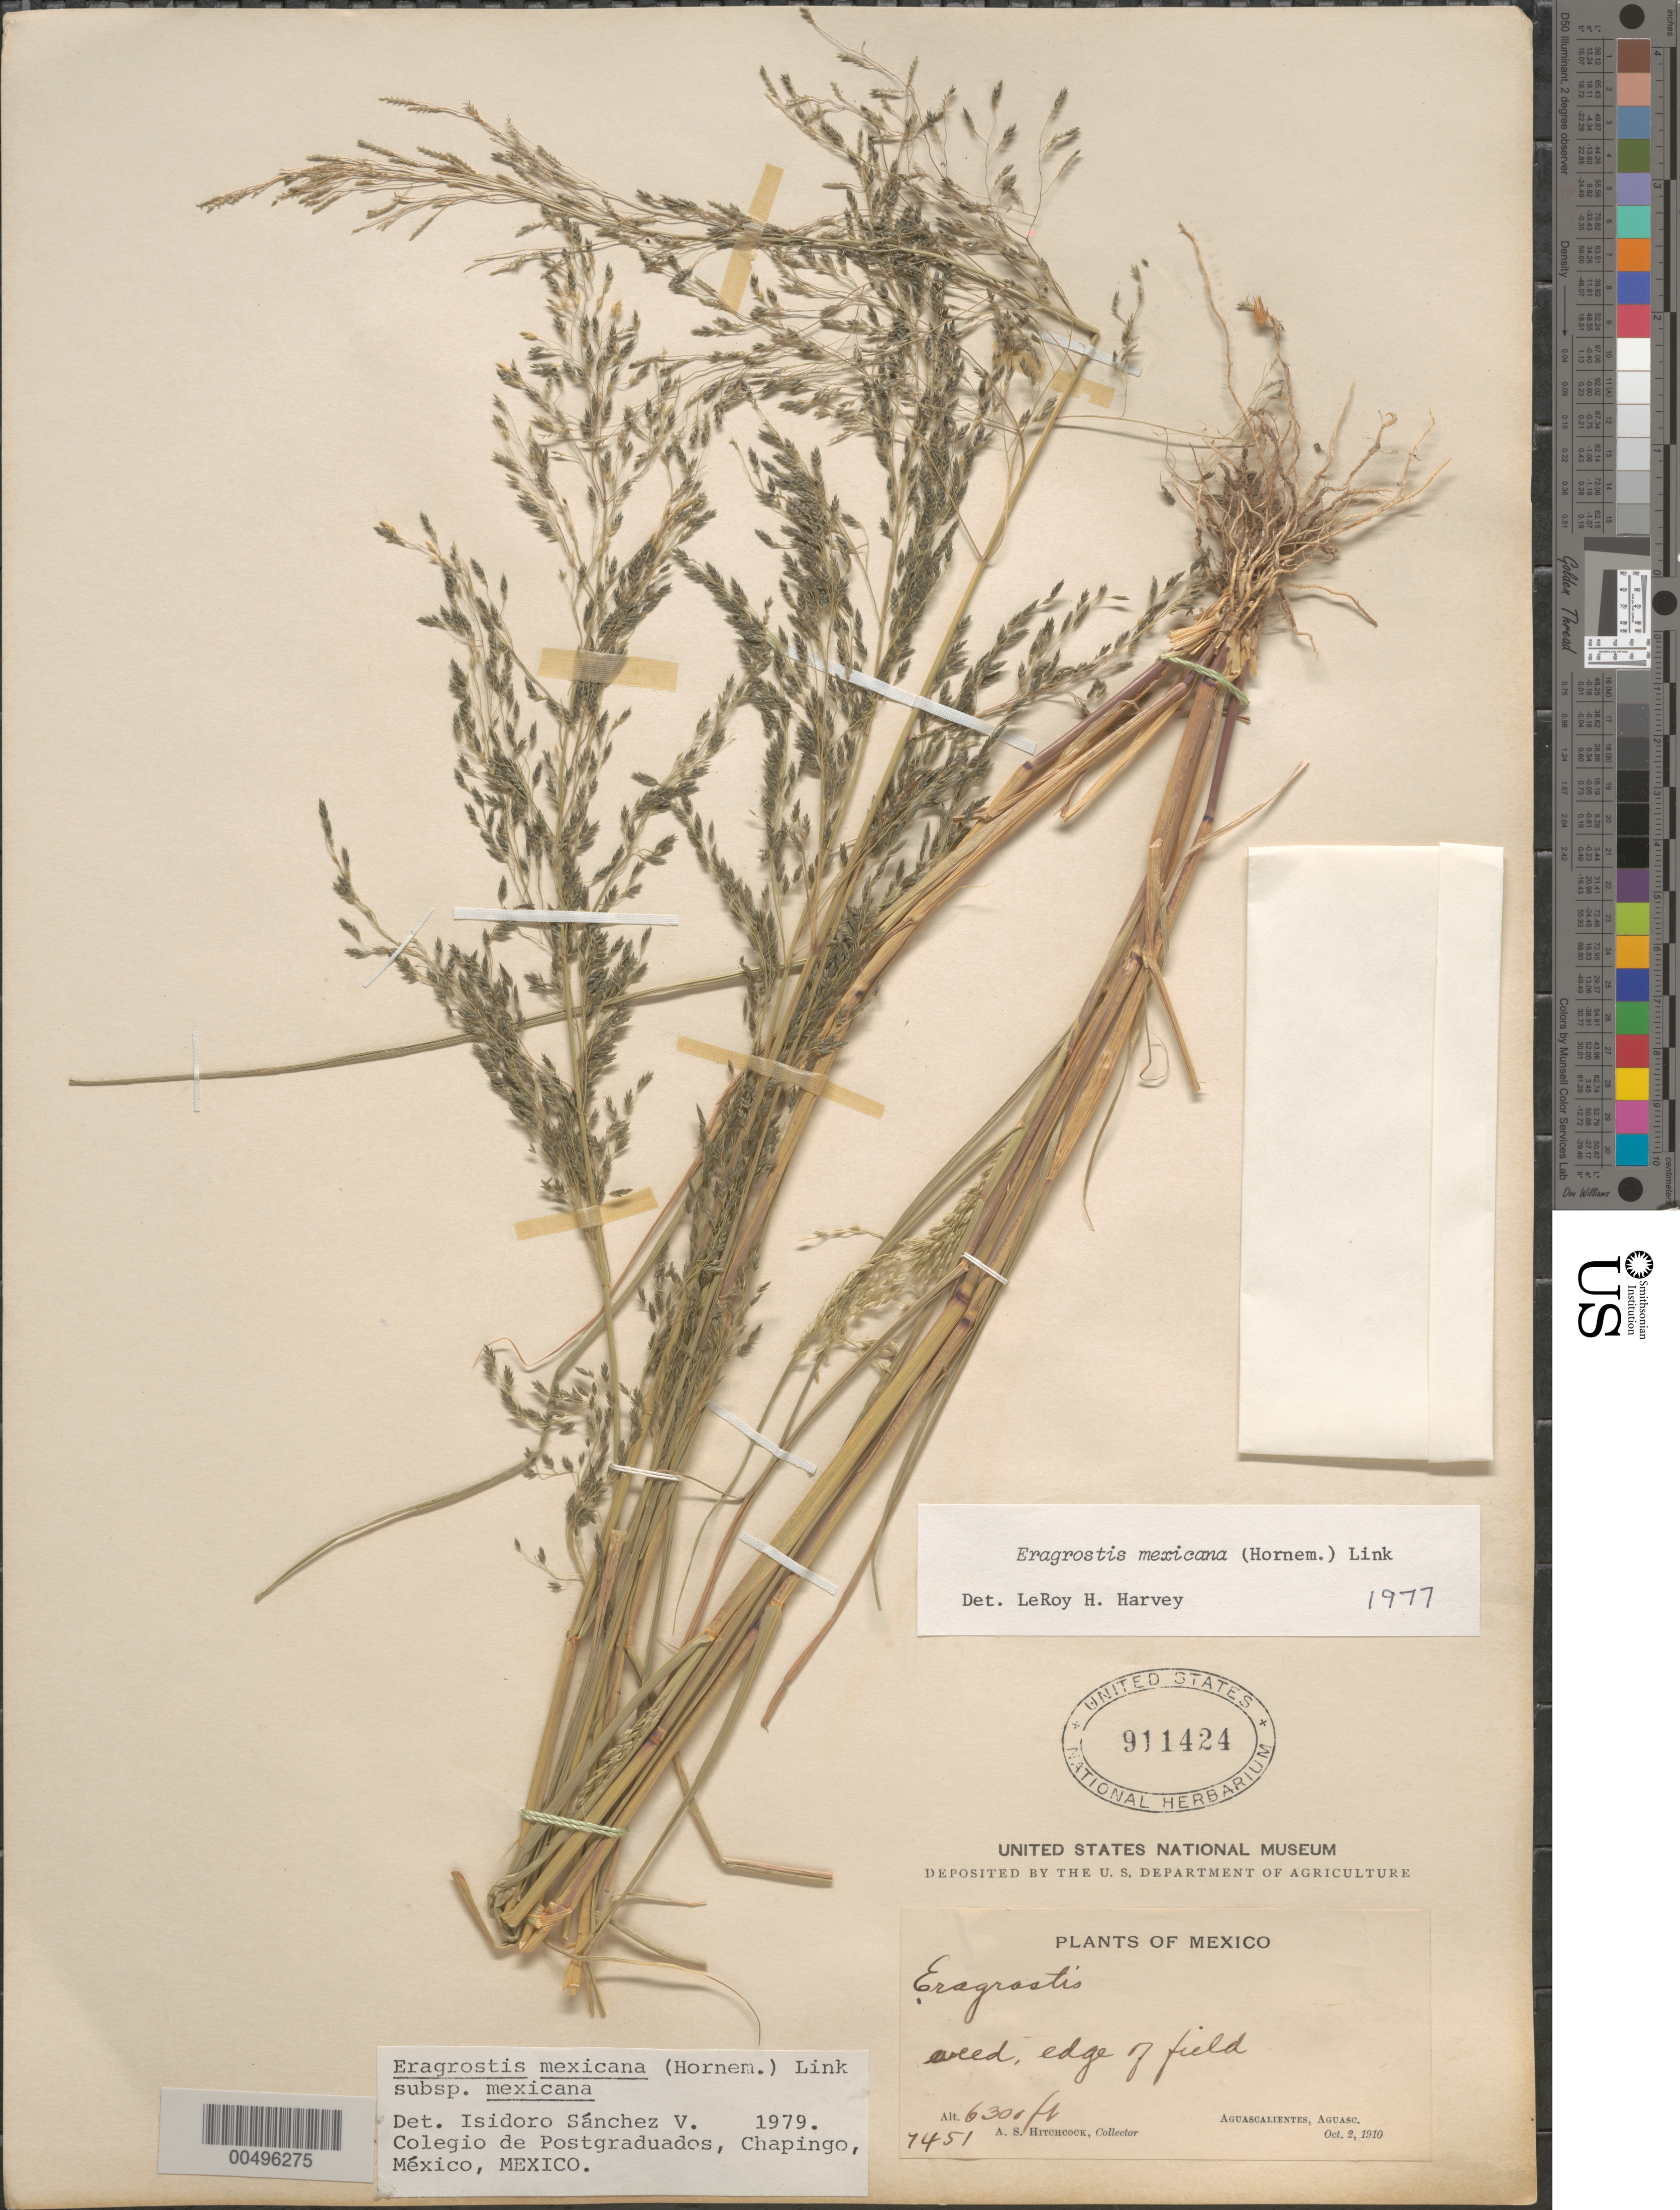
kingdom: Plantae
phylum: Tracheophyta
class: Liliopsida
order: Poales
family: Poaceae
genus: Eragrostis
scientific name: Eragrostis mexicana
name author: (Hornem.) Link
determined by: Sánchez Vega, I. M.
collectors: A. S. Hitchcock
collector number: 7451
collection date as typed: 2 Oct 1910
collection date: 1910-10-02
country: Mexico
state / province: Aguascalientes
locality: Aguascalientes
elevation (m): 1920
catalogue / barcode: US 911424